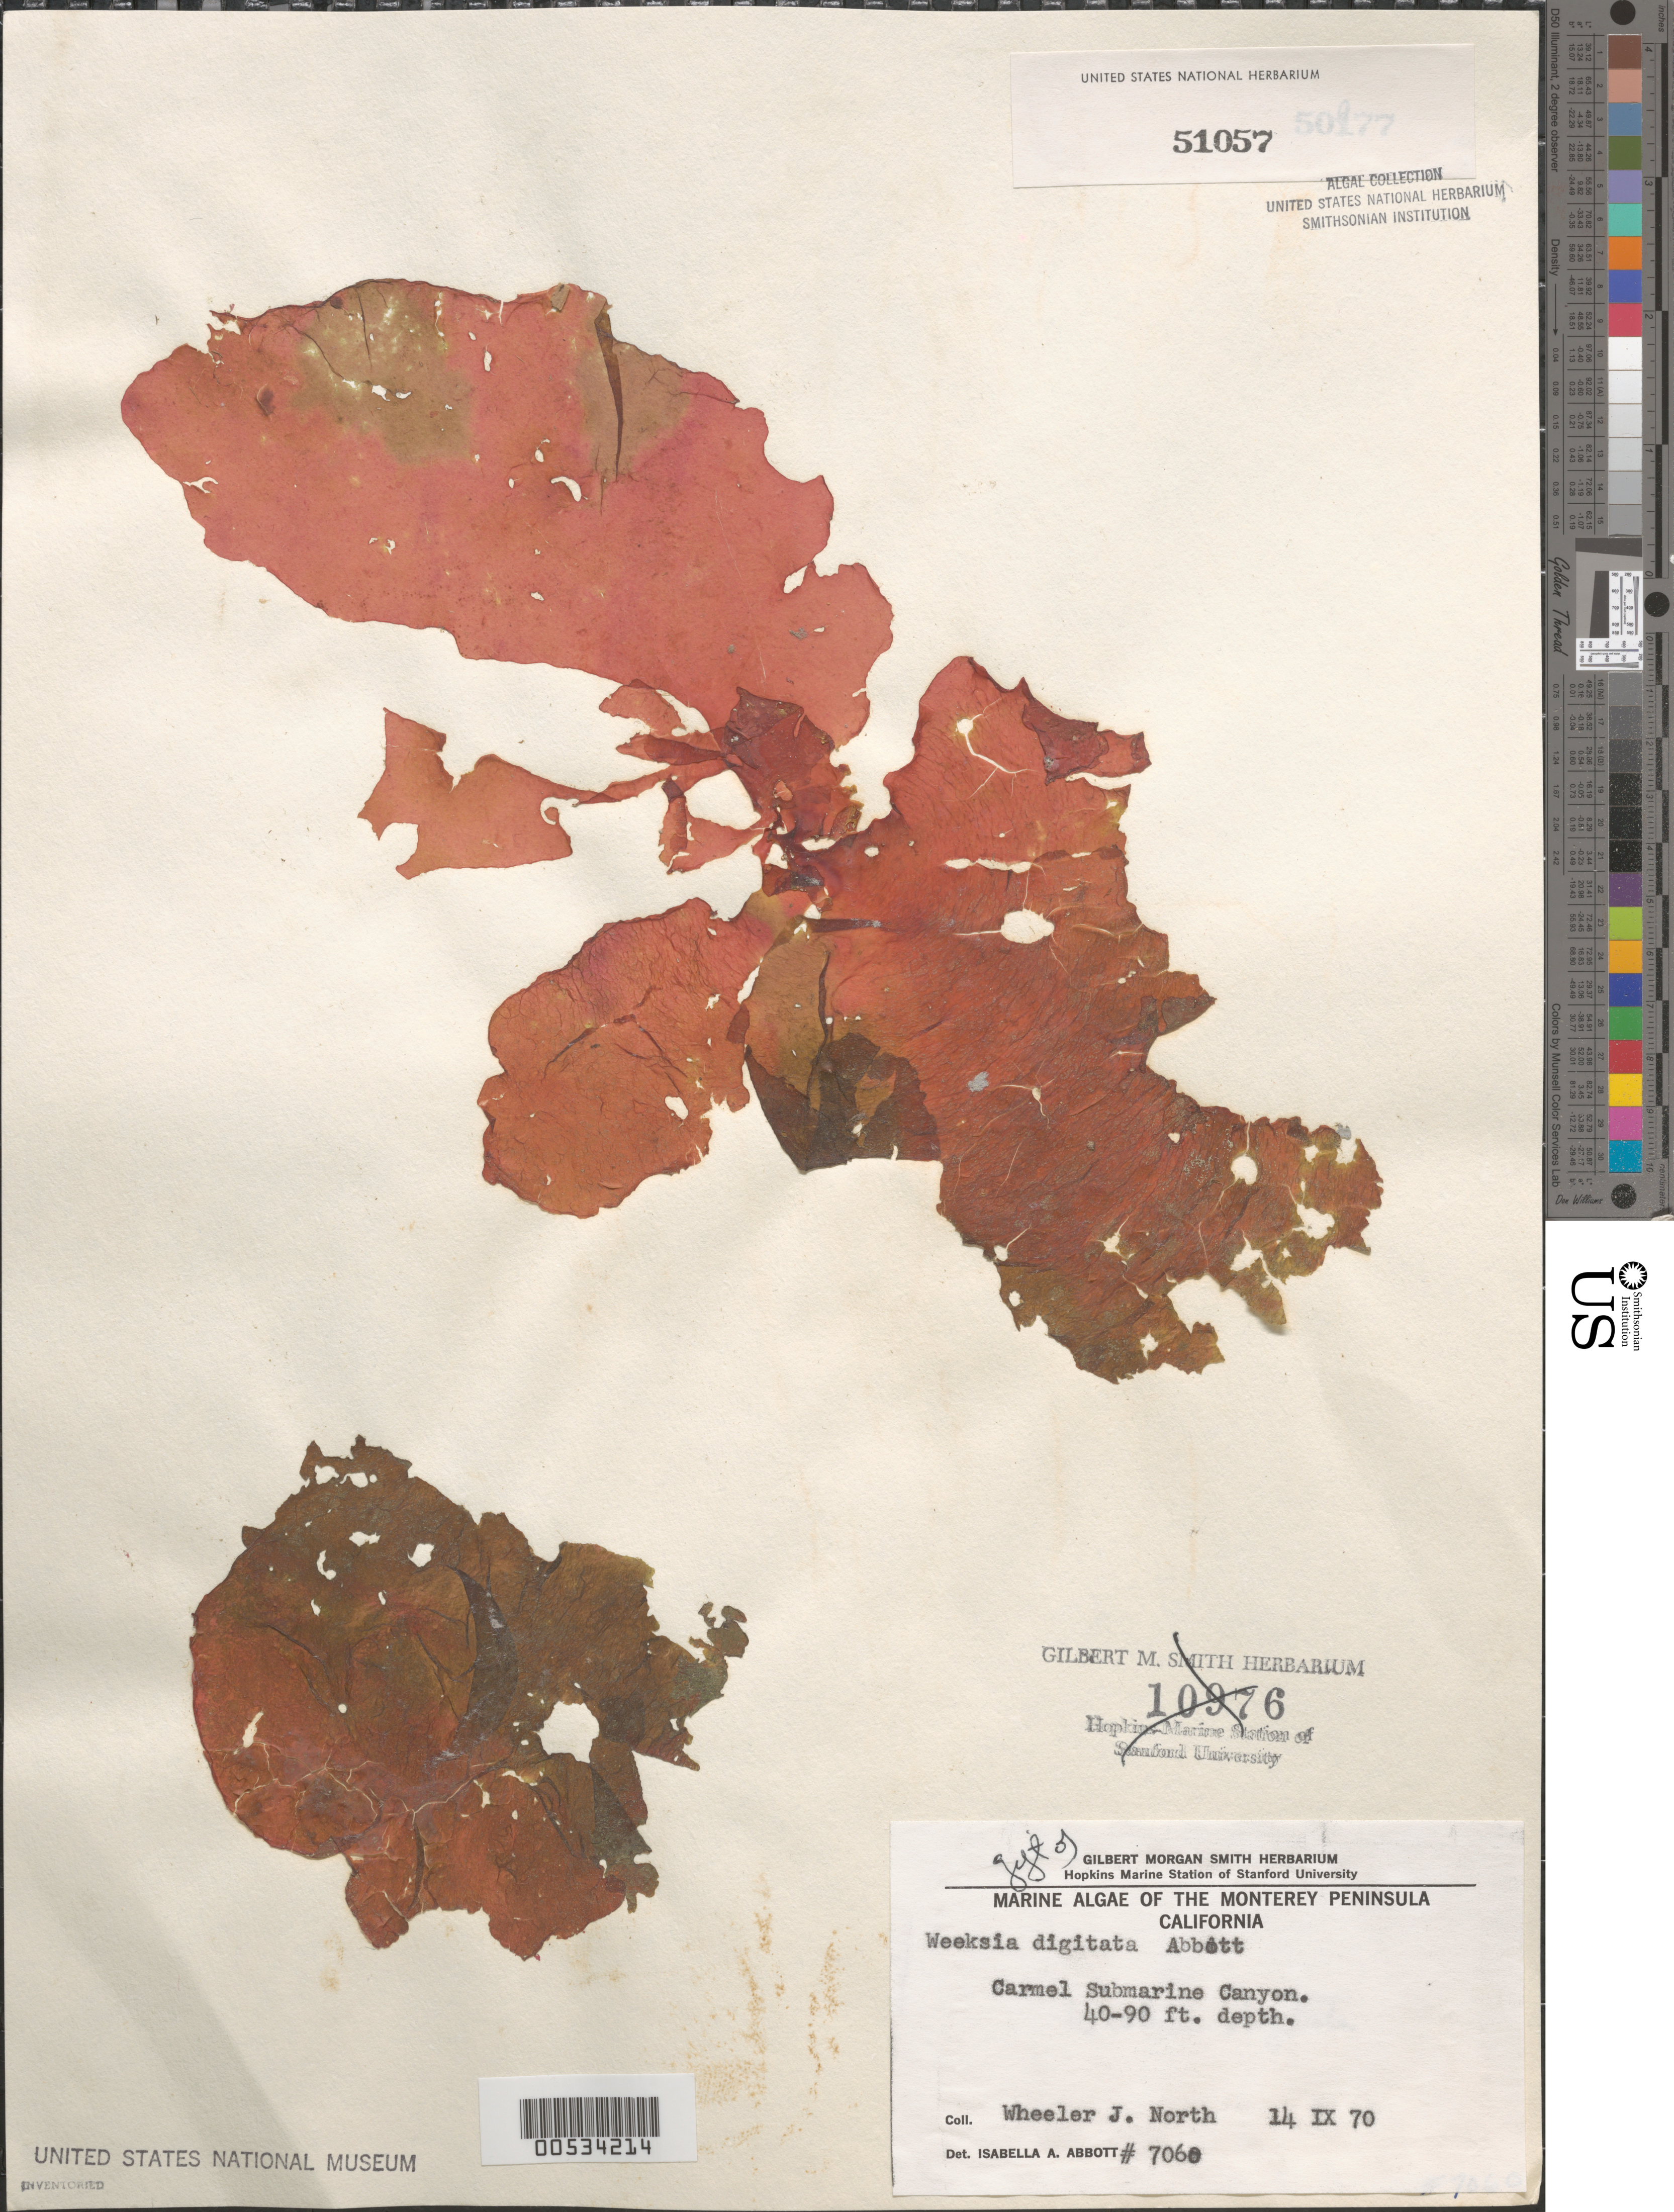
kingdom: Plantae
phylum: Rhodophyta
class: Florideophyceae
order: Gigartinales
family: Dumontiaceae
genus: Weeksia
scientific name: Weeksia digitata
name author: I.A. Abbott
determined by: Abbott, Isabella A.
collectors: W. North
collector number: IAA 7060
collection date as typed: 14 Sep 1970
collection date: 1970-09-14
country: United States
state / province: California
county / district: Monterey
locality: Carmel Submarine Canyon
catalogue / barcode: US 51057